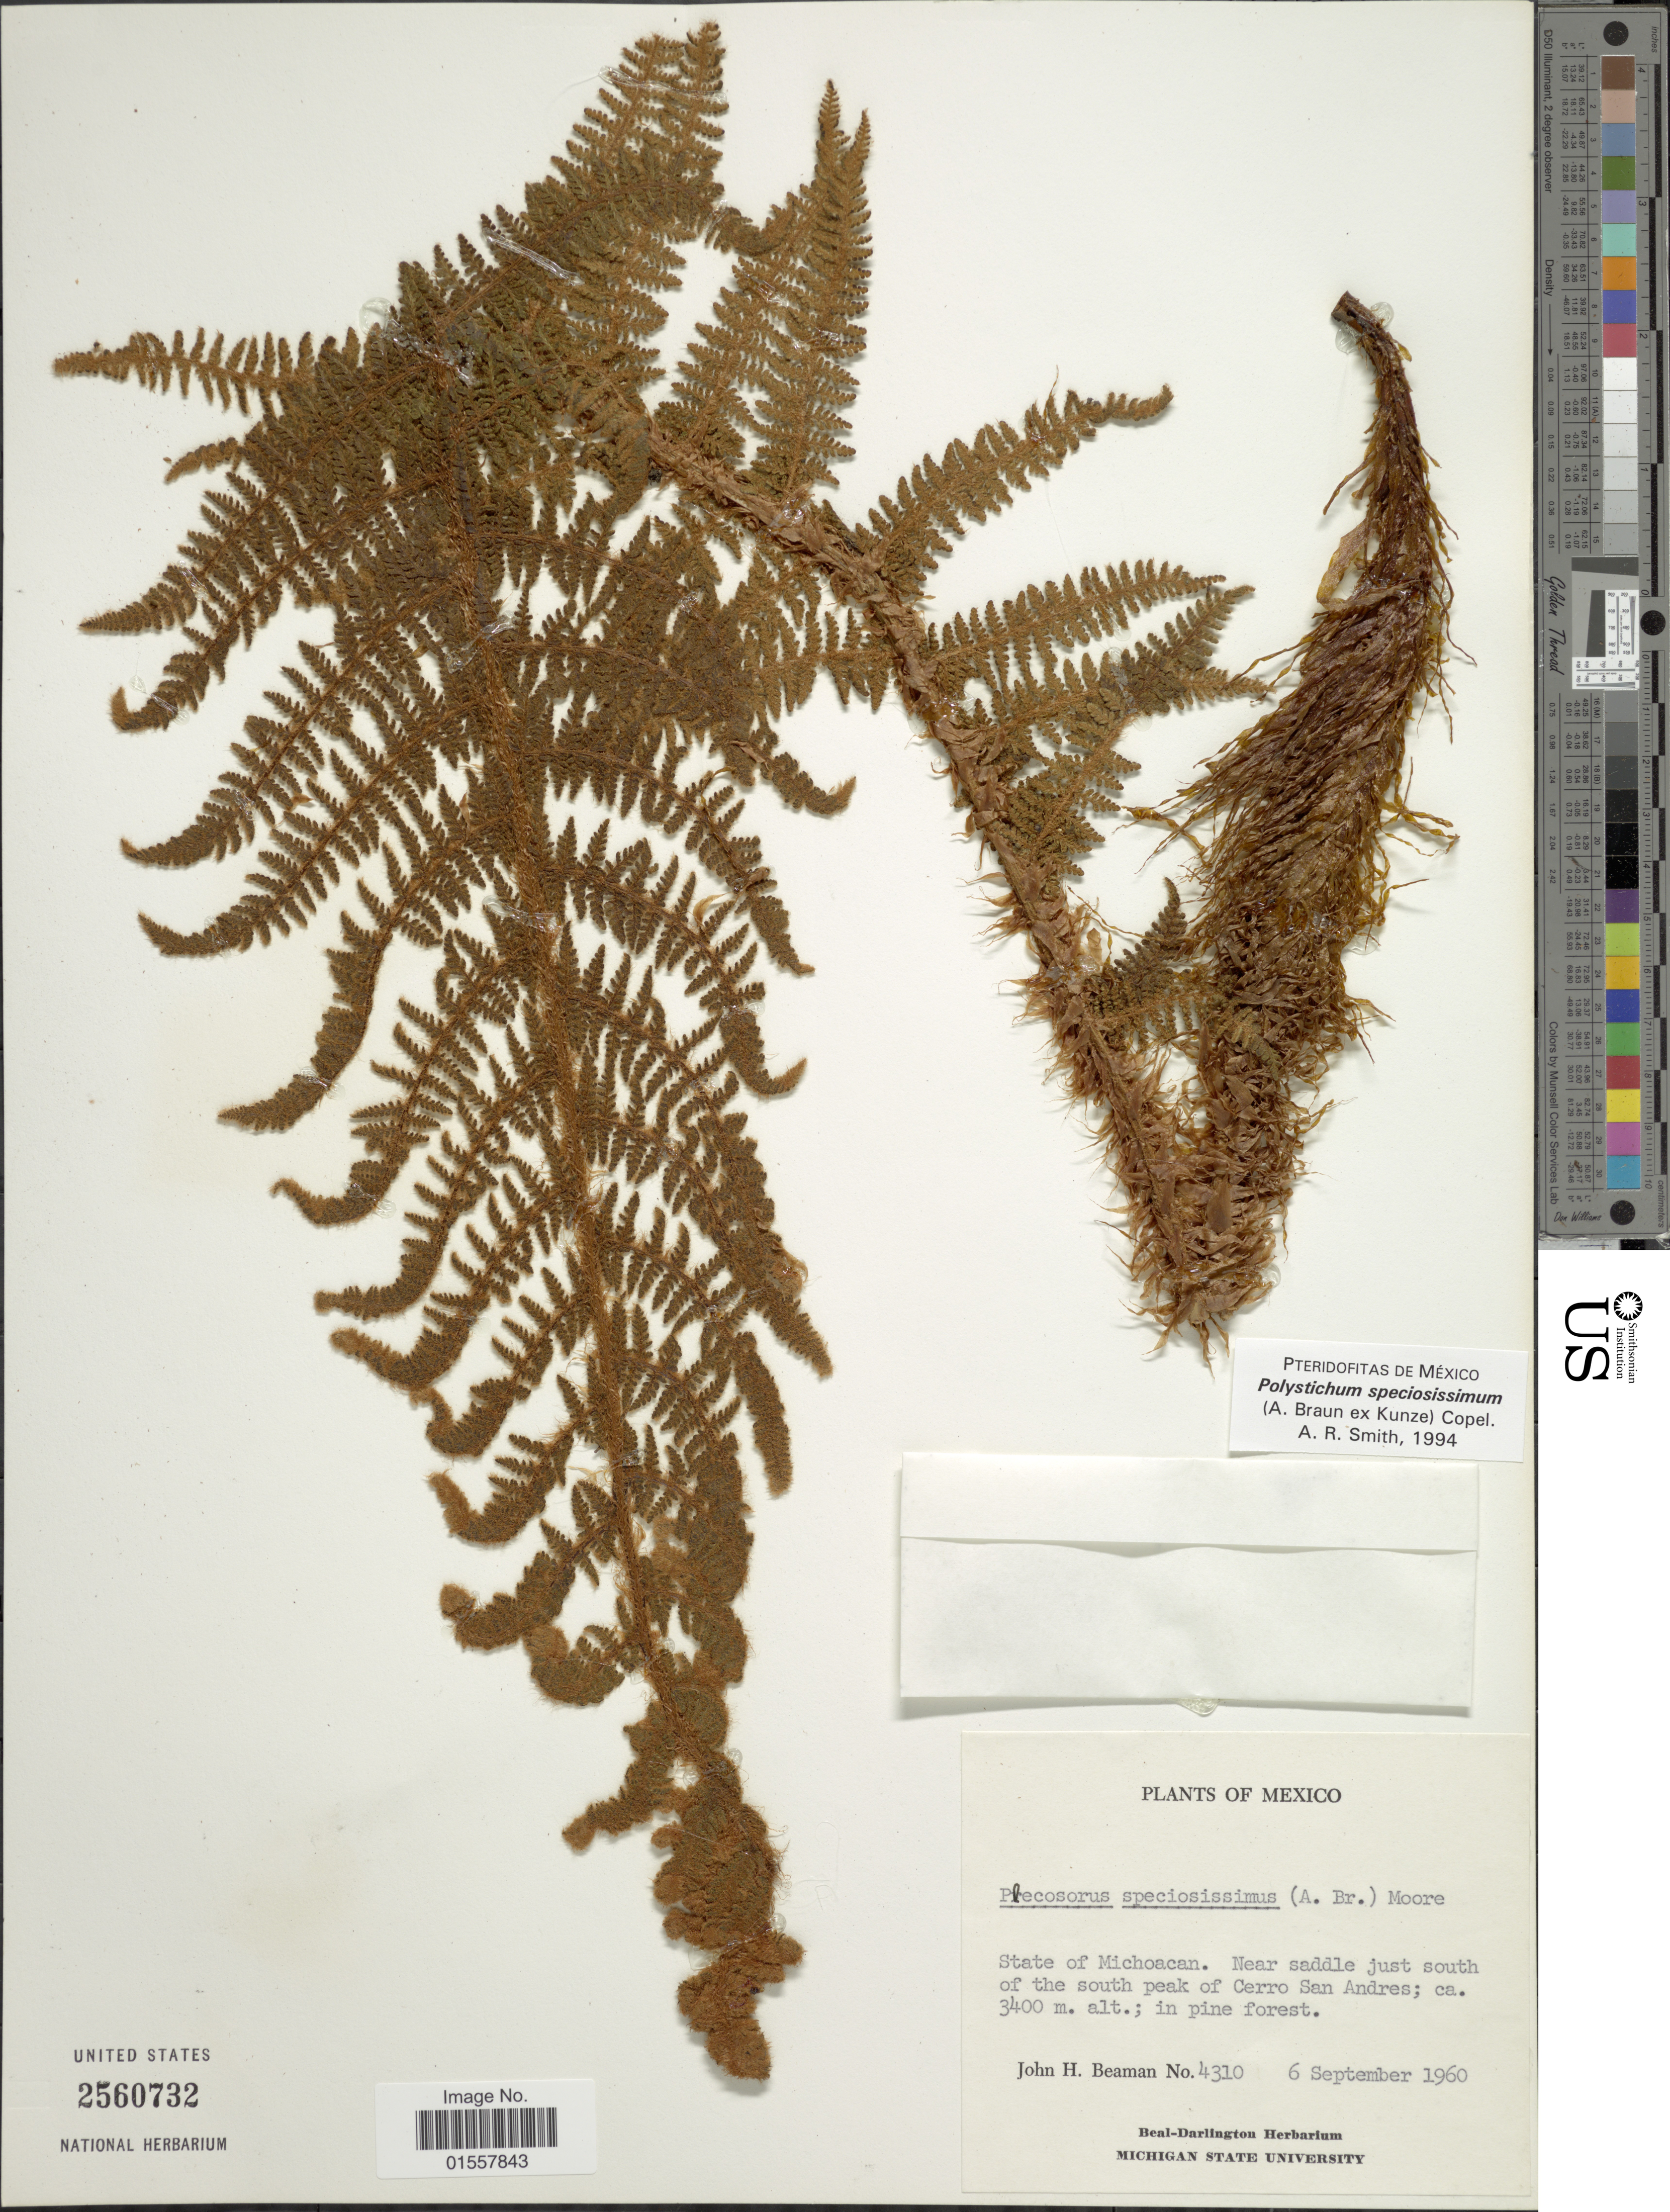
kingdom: Plantae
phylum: Tracheophyta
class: Polypodiopsida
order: Polypodiales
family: Dryopteridaceae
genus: Polystichum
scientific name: Polystichum speciosissimum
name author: (A. Braun ex Kunze) Copel.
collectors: J. H. Beaman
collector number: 4310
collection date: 1960-09-06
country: Mexico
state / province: Michoacán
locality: State of Michoacan, near saddle just south of the south peak of Cerro San Andres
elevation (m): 3400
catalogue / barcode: US 2560732